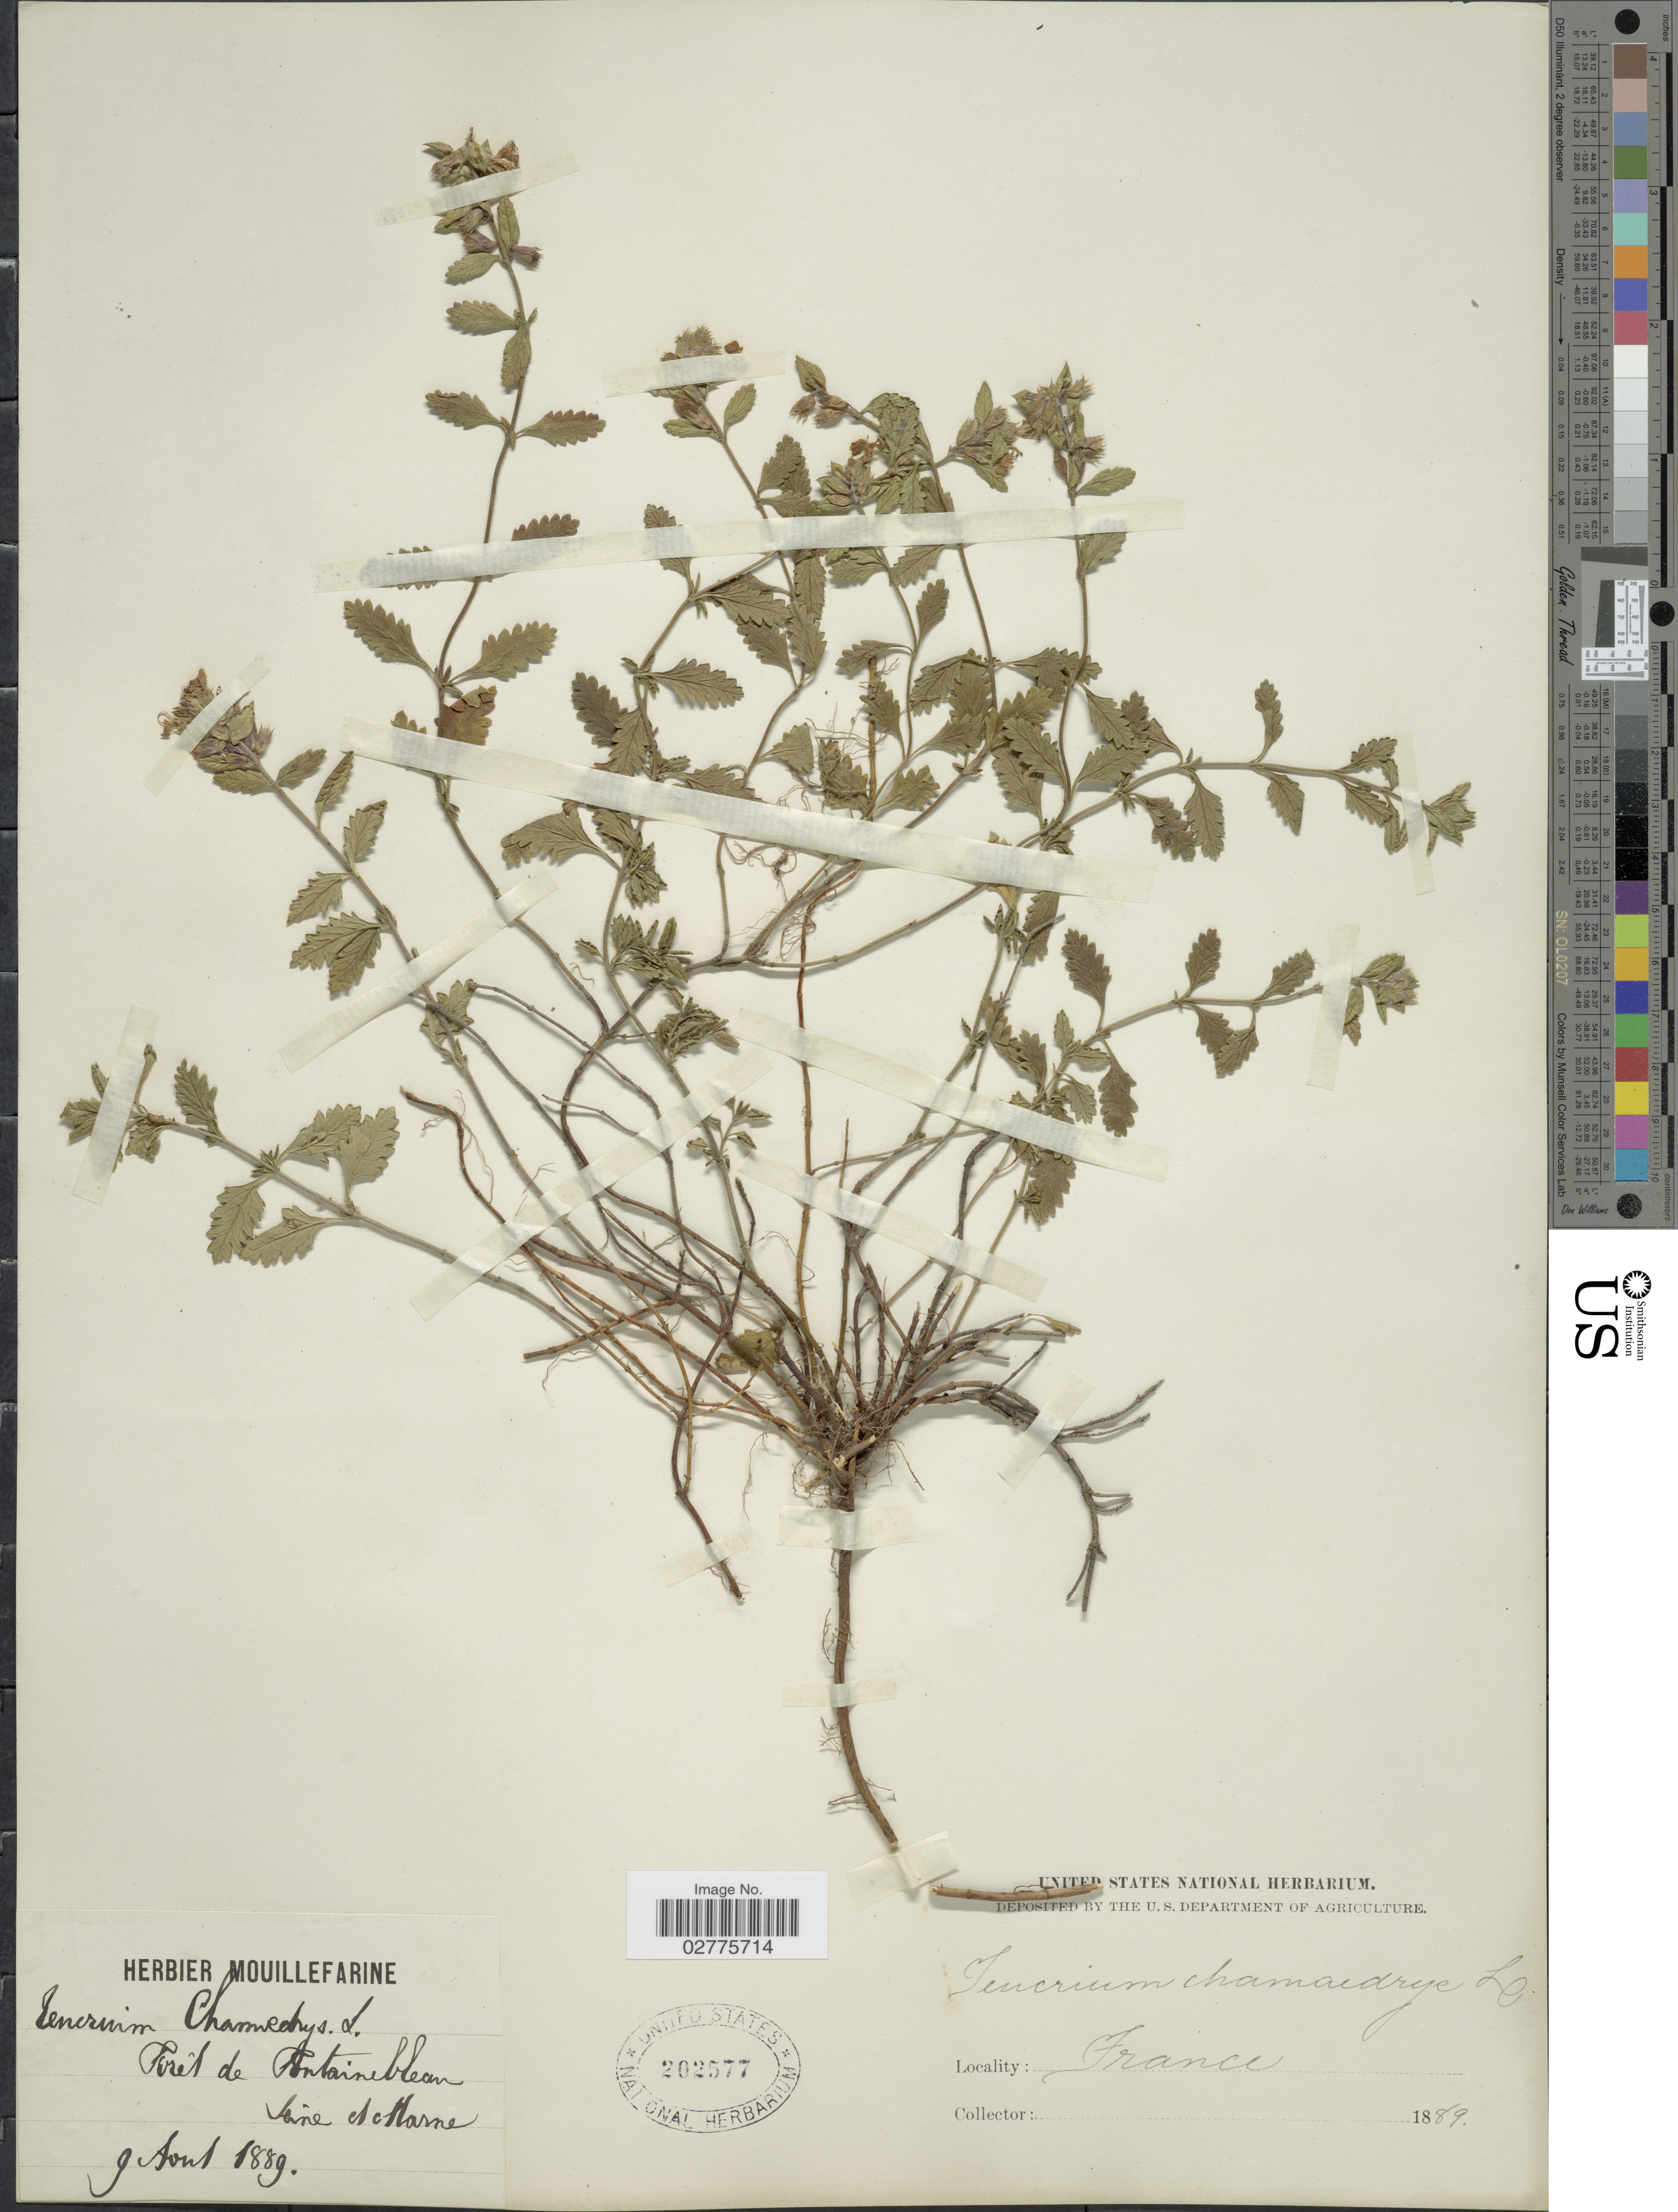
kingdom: Plantae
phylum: Tracheophyta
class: Magnoliopsida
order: Lamiales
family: Lamiaceae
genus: Teucrium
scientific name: Teucrium chamaedrys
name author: L.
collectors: A. Mouillefarine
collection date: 1889-08-09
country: France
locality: Forêt de Fontainebleau Seine et Marne.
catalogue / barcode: US 202577